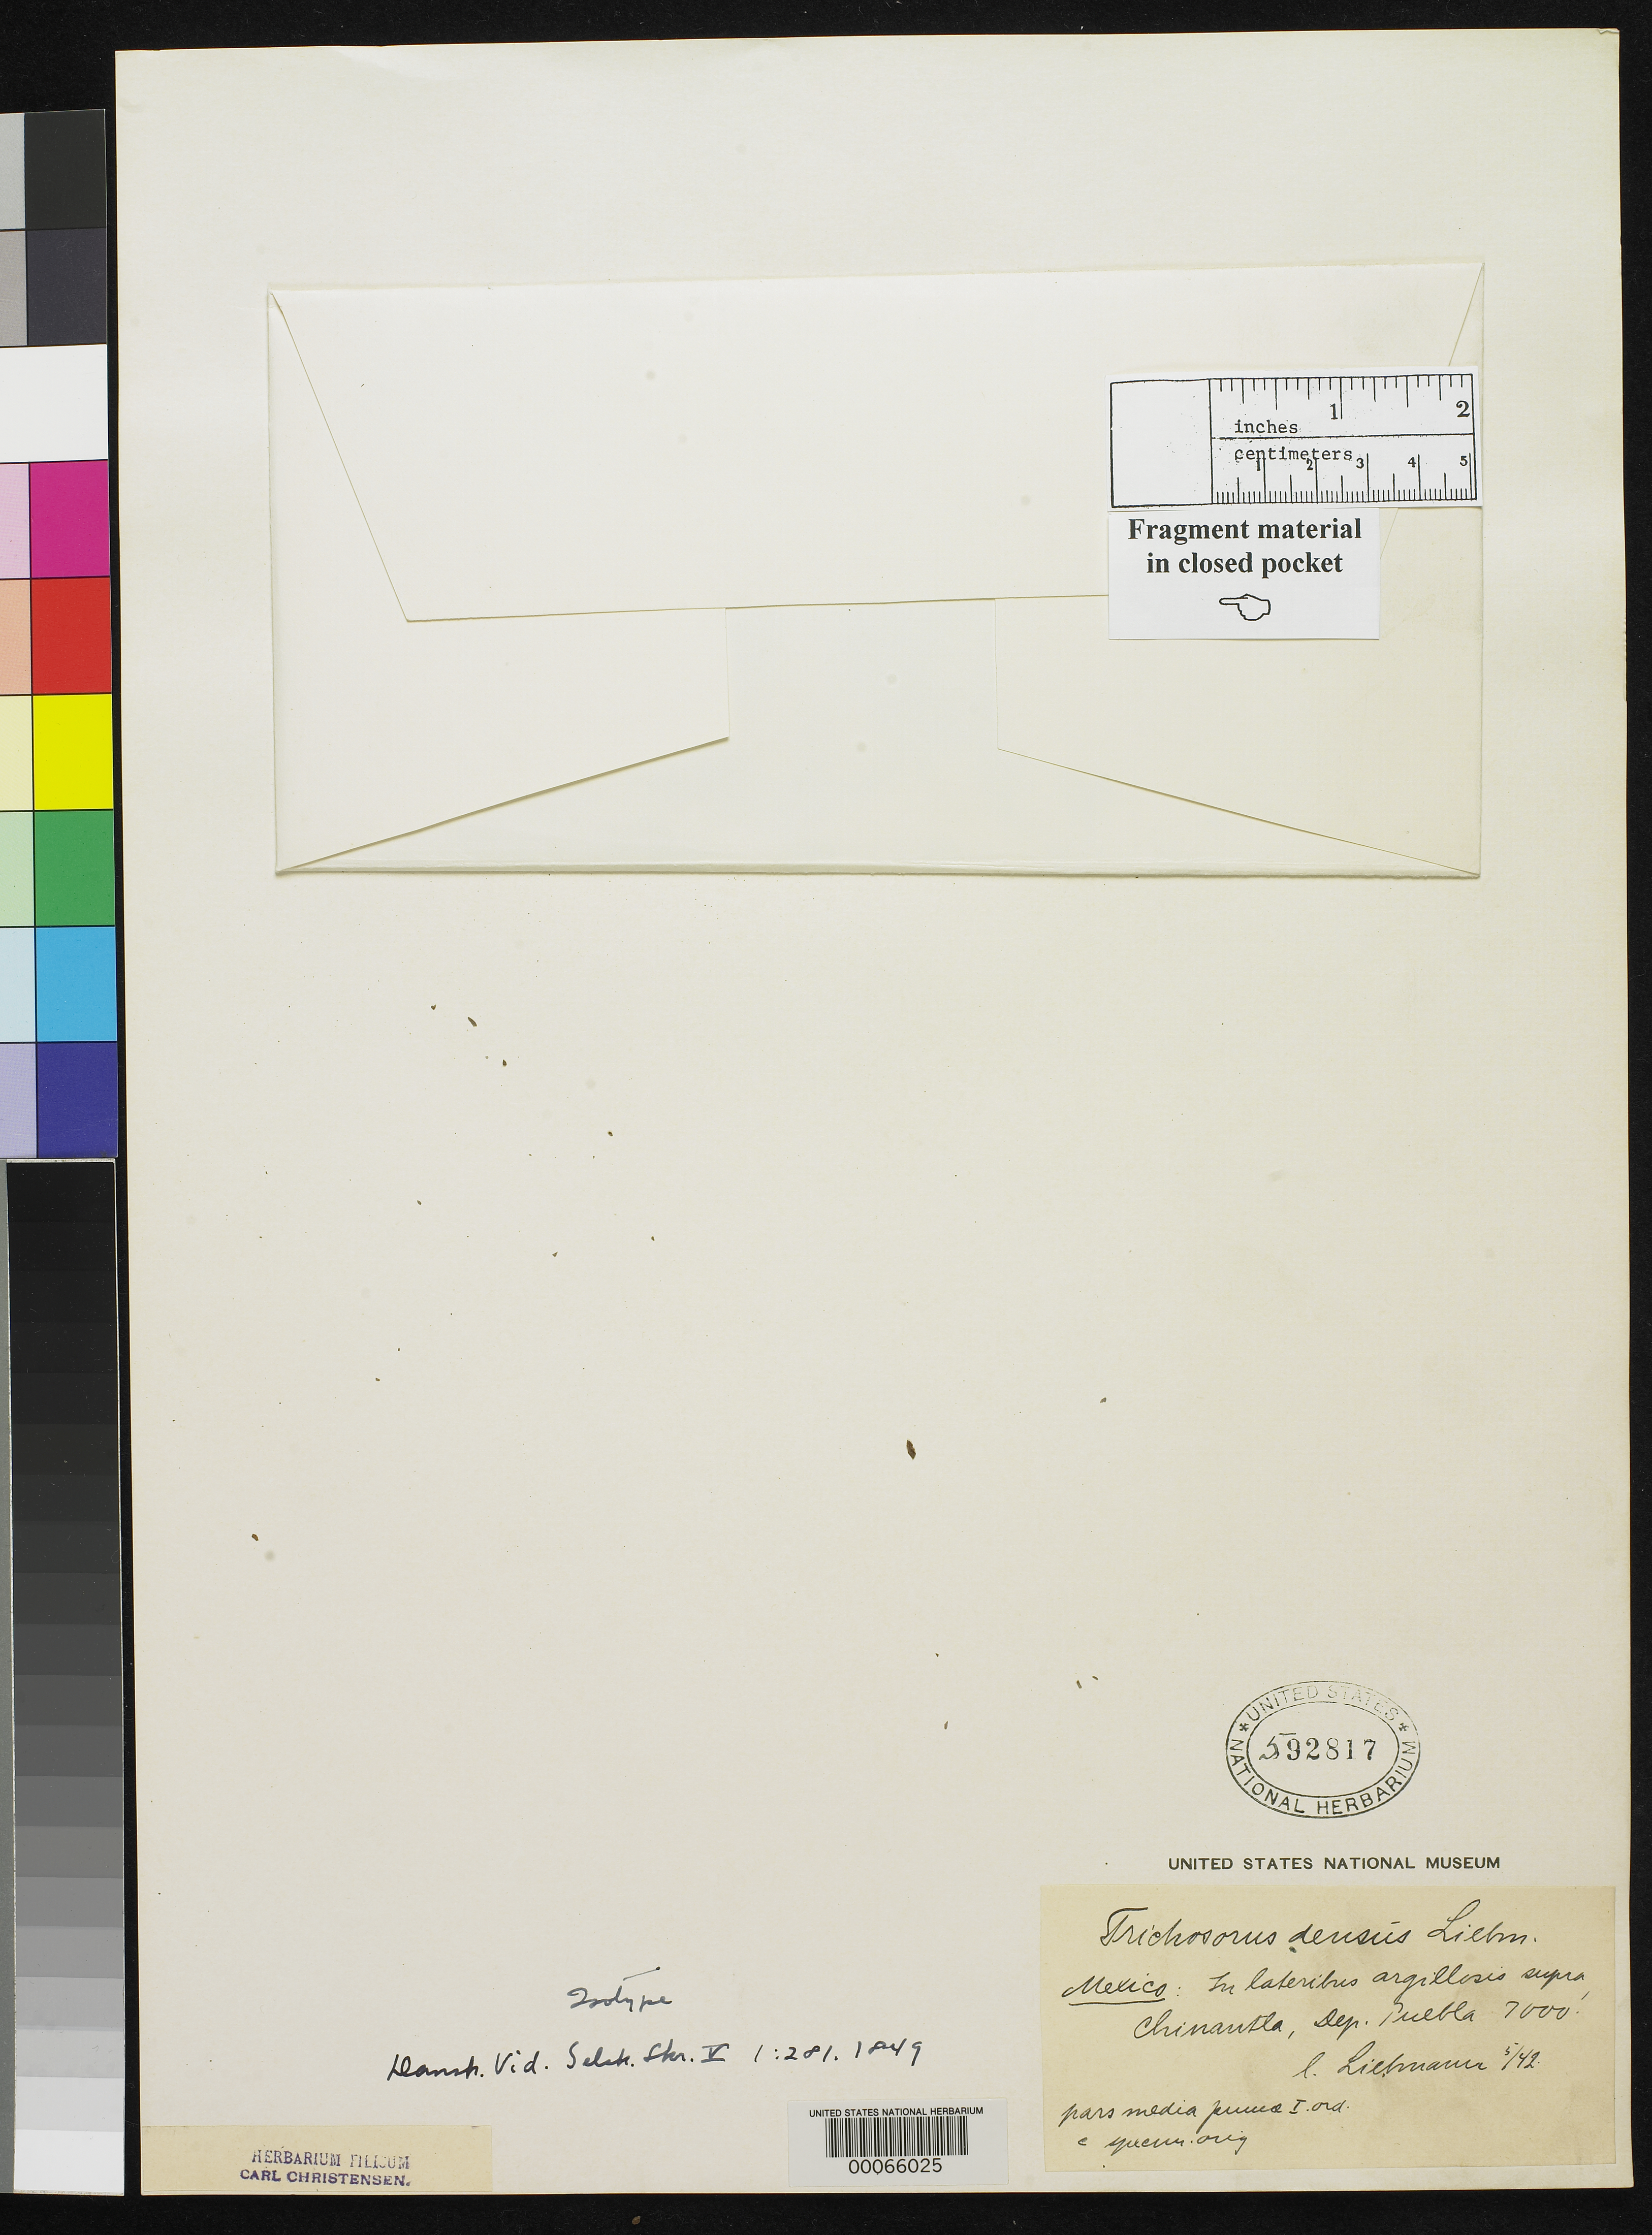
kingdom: Plantae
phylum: Tracheophyta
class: Polypodiopsida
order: Cyatheales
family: Dicksoniaceae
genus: Trichosorus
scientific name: Trichosorus densus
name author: Liebm.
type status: Type Fragment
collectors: F. M. Liebmann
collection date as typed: May 1842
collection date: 1842-05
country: Mexico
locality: E of Monserrat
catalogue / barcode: US 592817